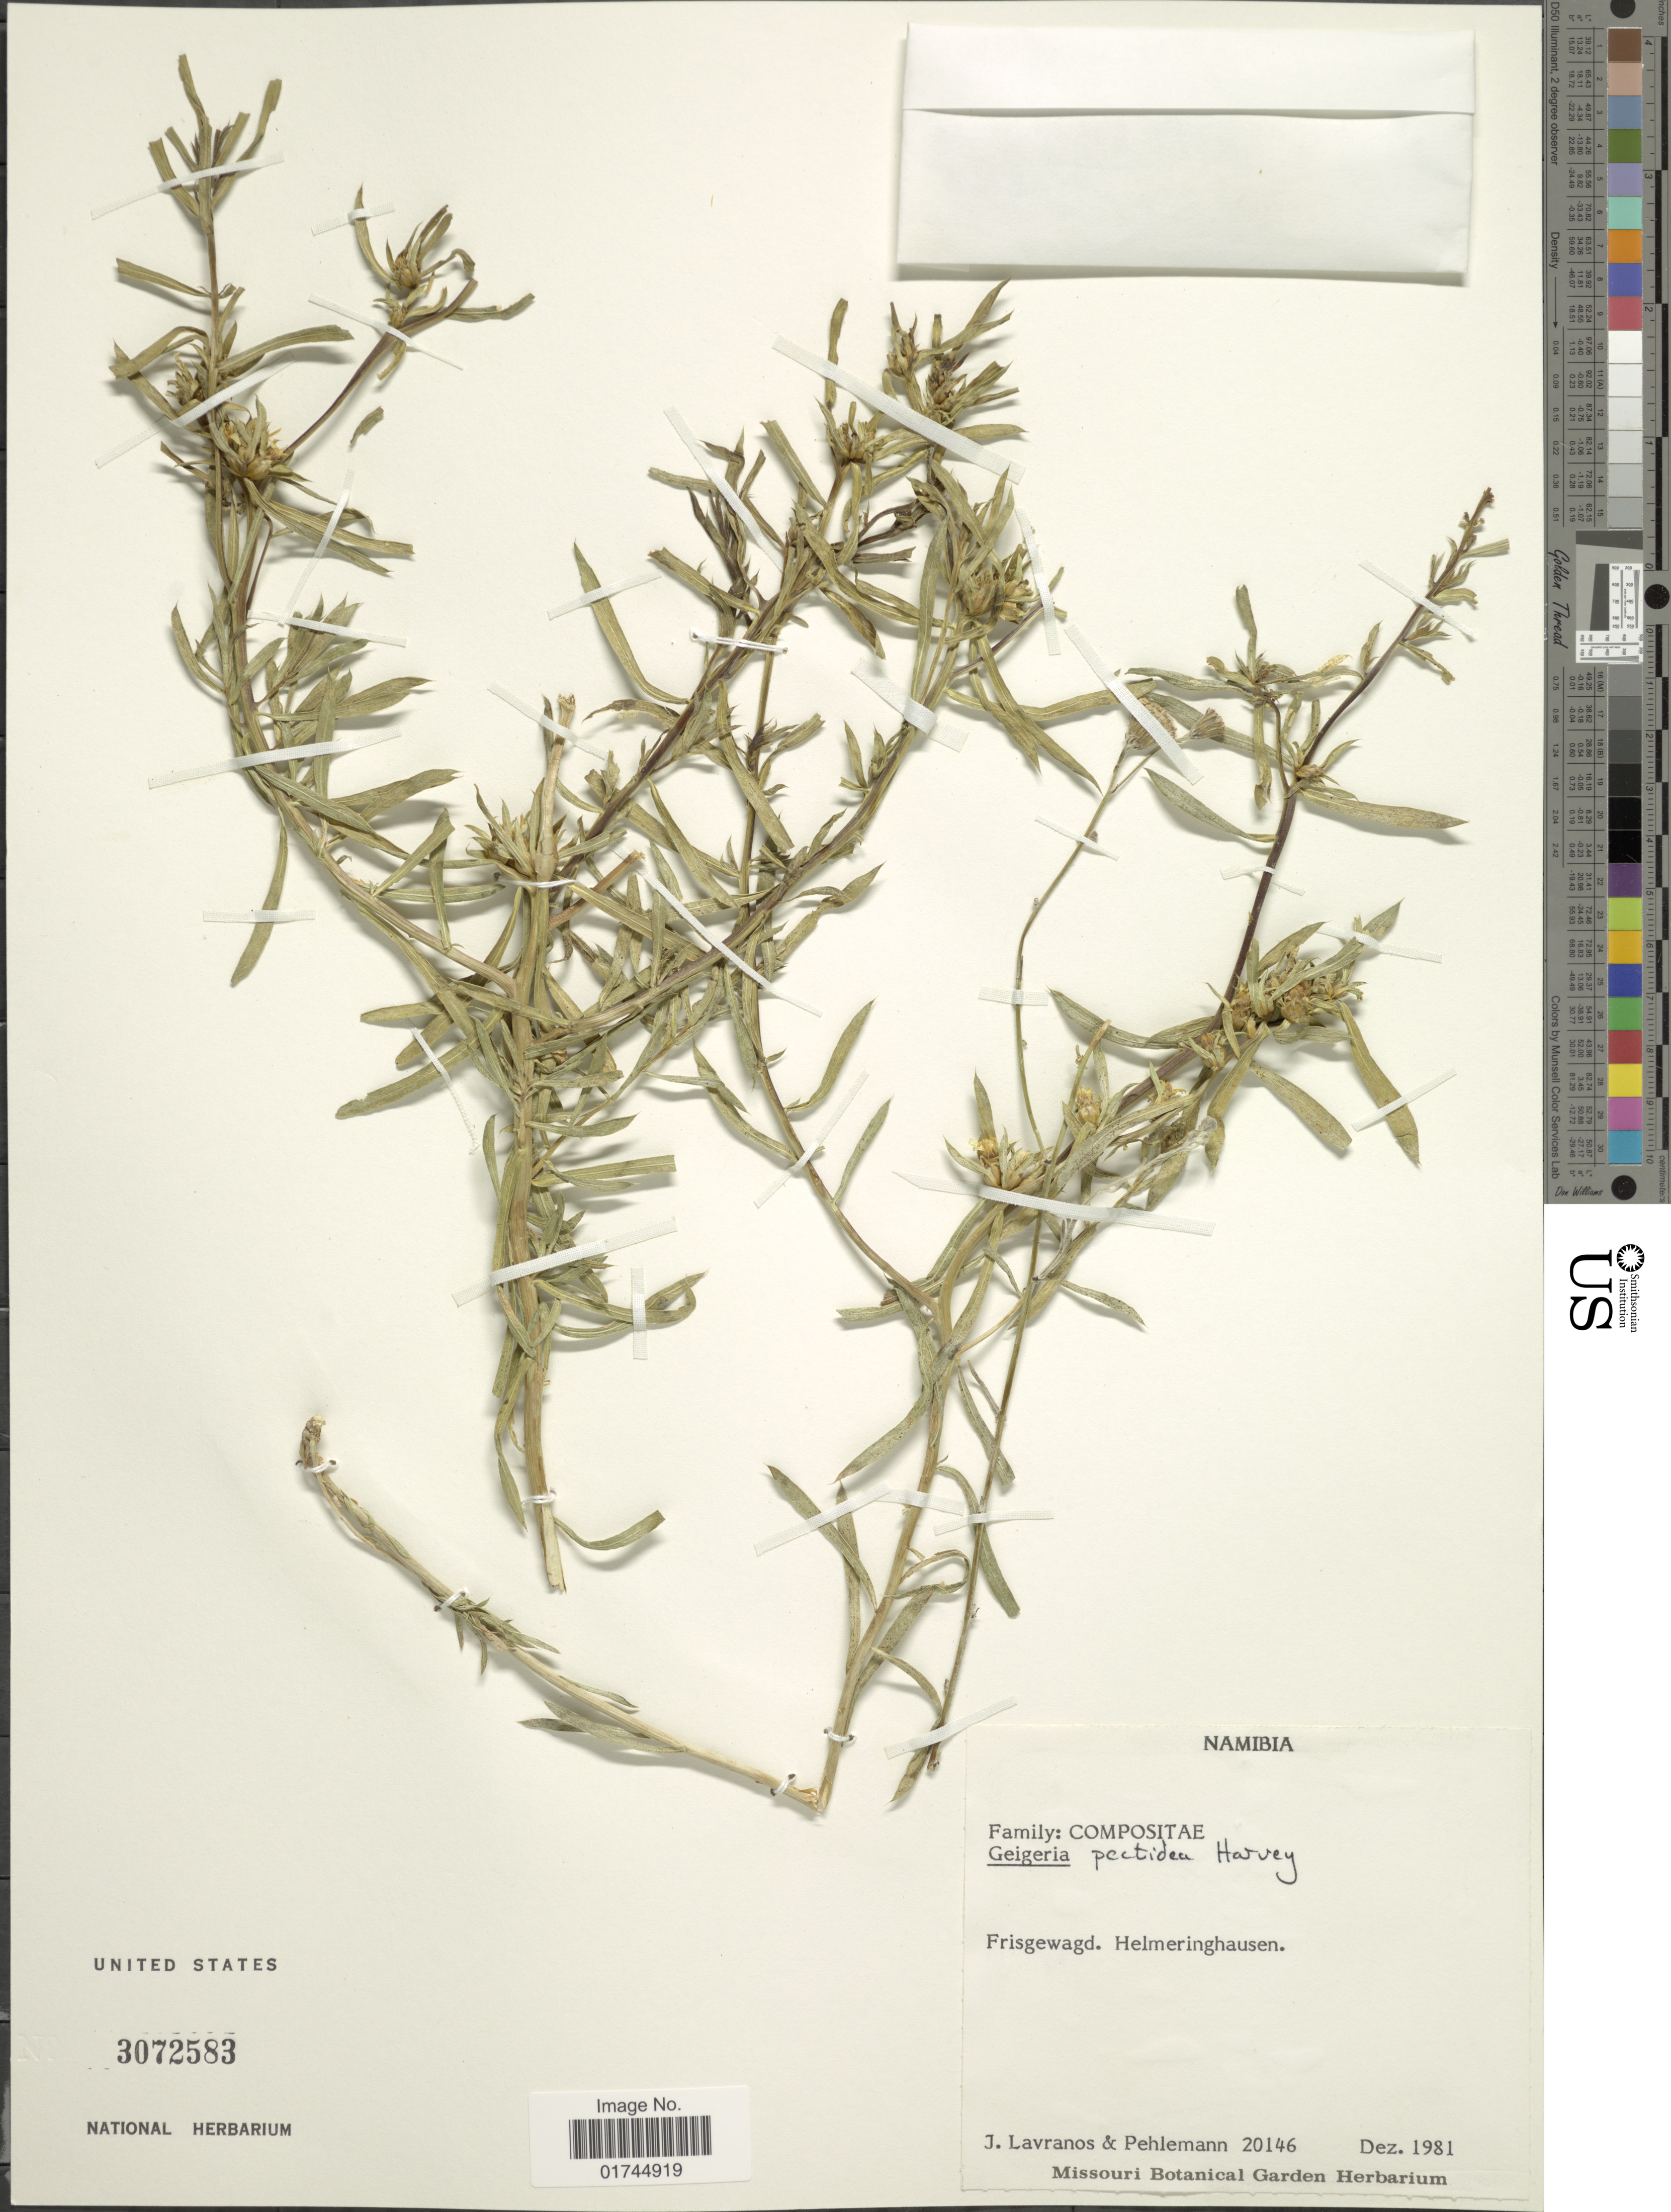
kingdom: Plantae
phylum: Tracheophyta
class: Magnoliopsida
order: Asterales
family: Asteraceae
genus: Geigeria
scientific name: Geigeria pectidea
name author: (DC.) Harv.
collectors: J. Lavranos & Pehlemann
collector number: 20146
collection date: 1981-12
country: Namibia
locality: Namibia.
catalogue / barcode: US 3072583